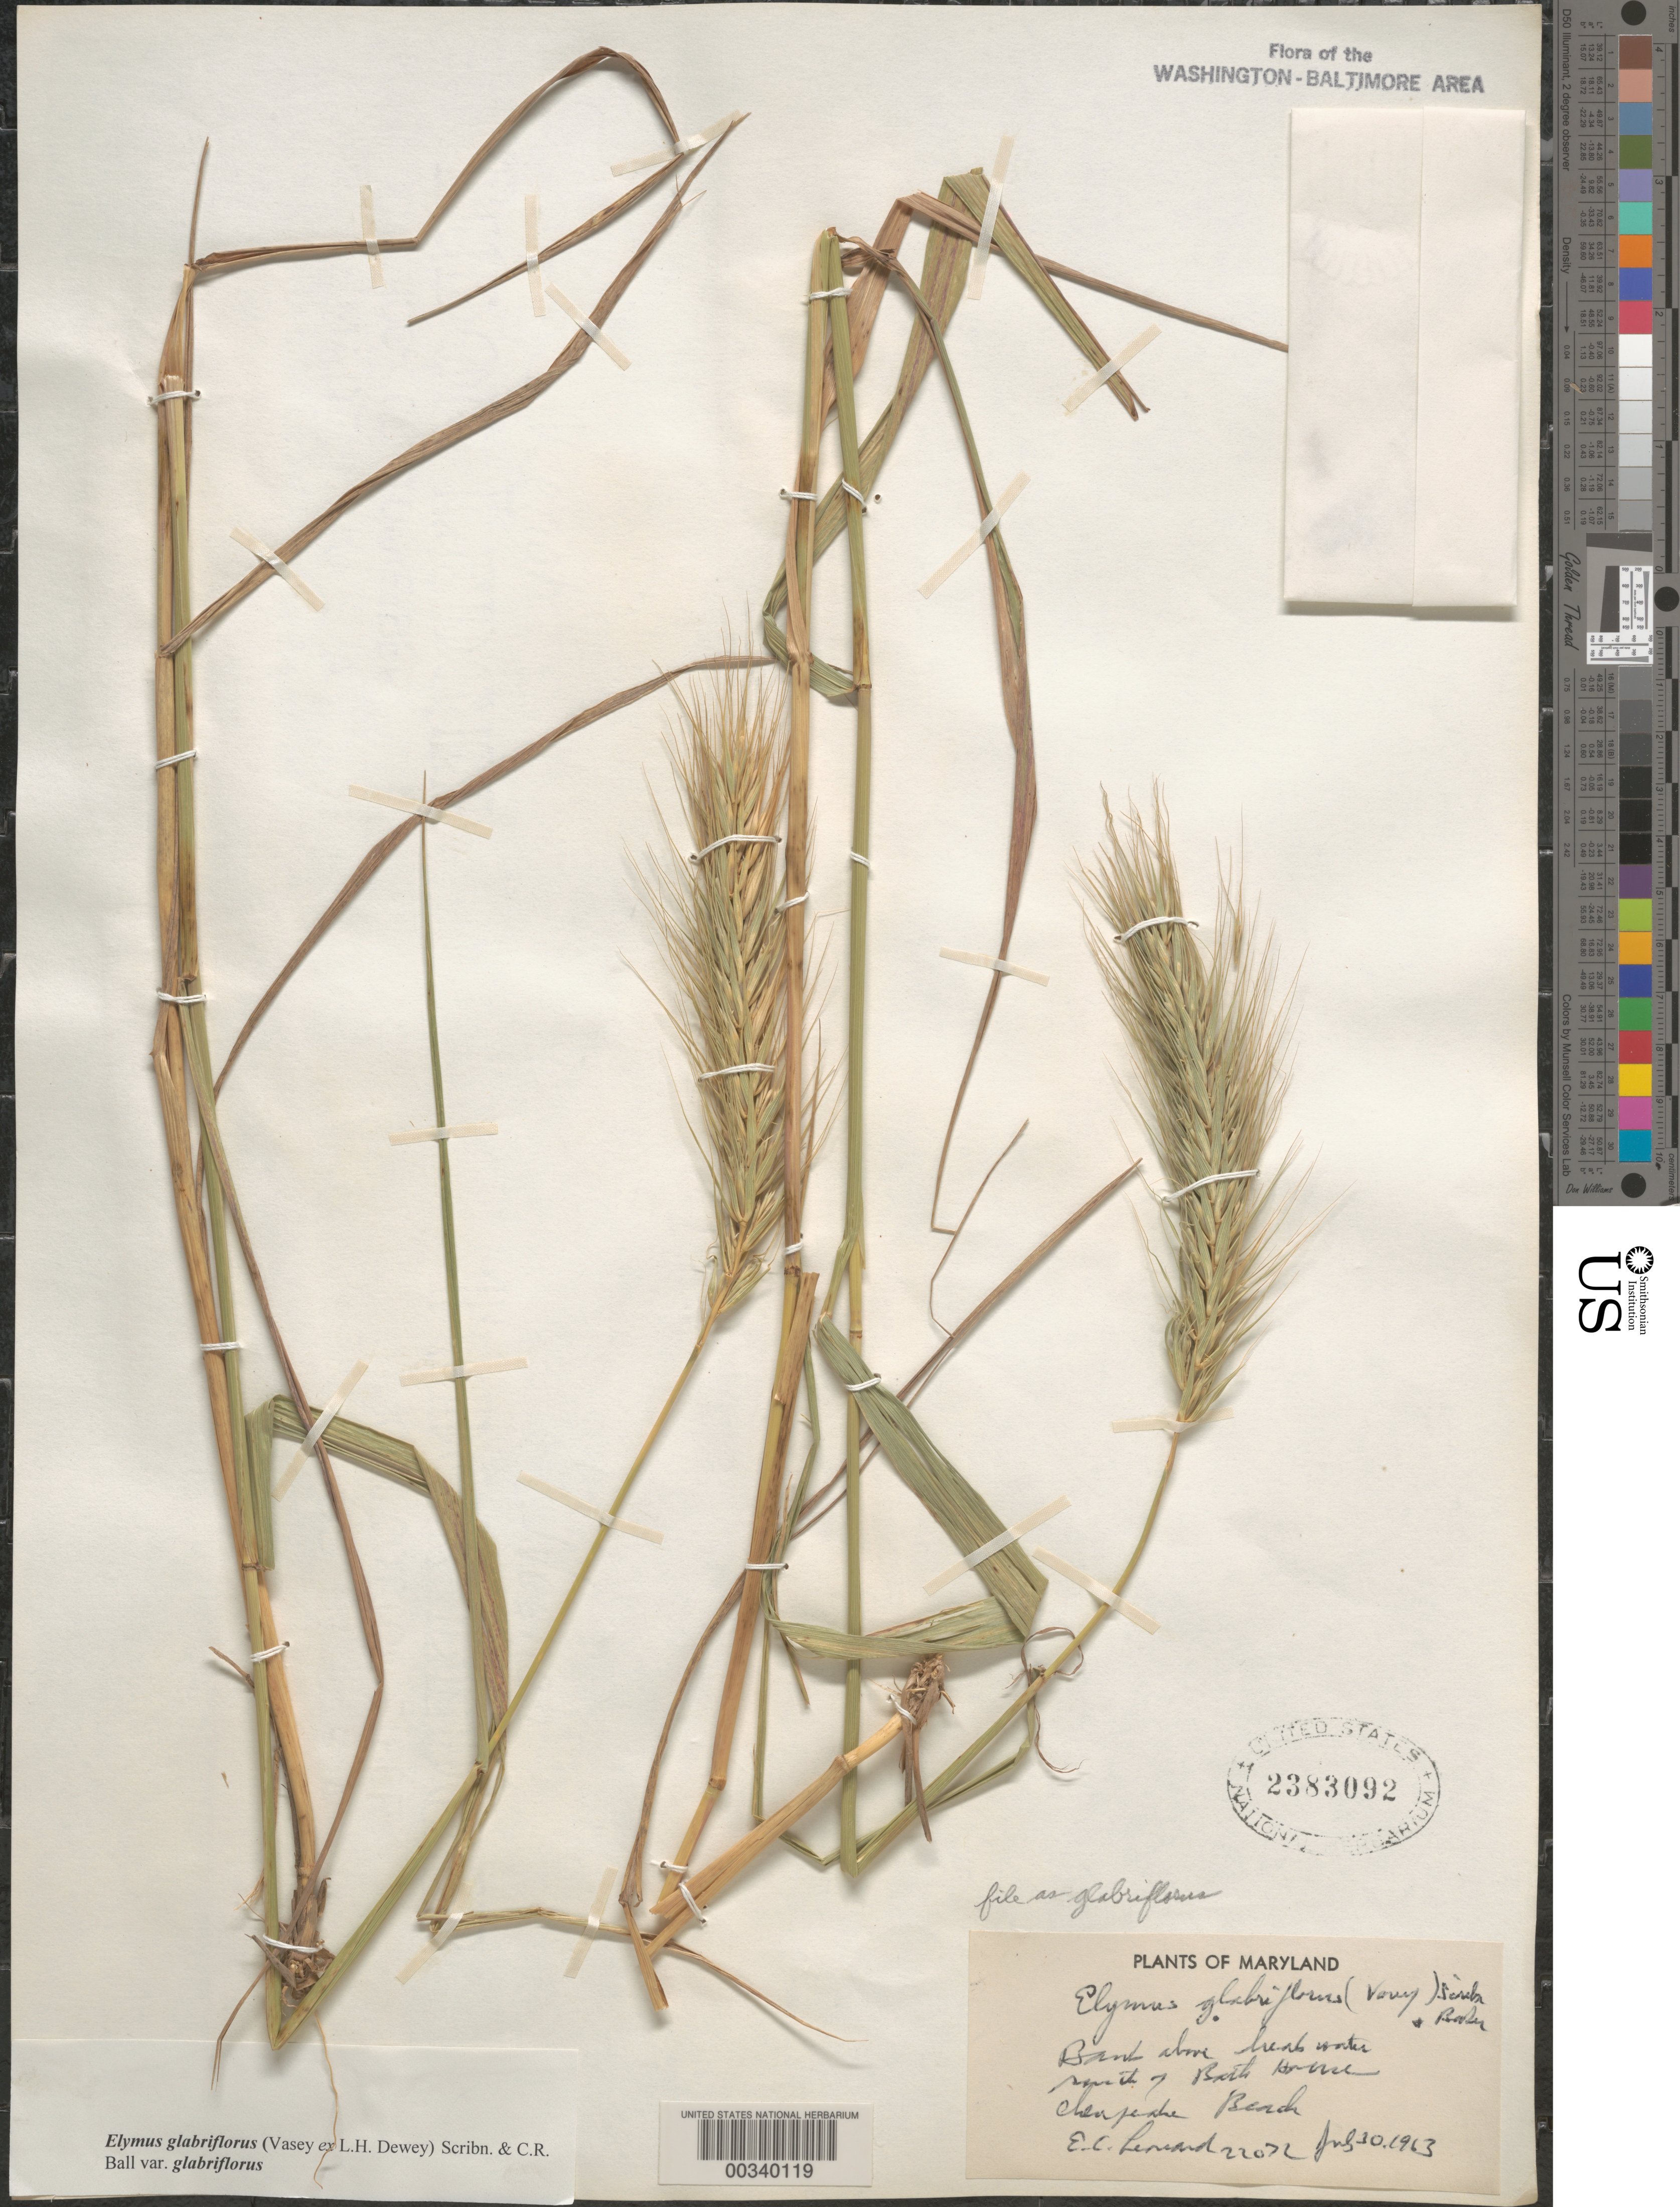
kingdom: Plantae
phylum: Tracheophyta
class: Liliopsida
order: Poales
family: Poaceae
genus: Elymus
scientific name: Elymus glabriflorus var. glabriflorus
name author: (Vasey ex L.H. Dewey) Scribn. & C.R. Ball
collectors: E. C. Leonard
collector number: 22072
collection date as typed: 30 Jul 1963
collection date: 1963-07-30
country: United States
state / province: Maryland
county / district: Calvert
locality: Chesapeake Beach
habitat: Banks of shore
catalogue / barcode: US 2383092